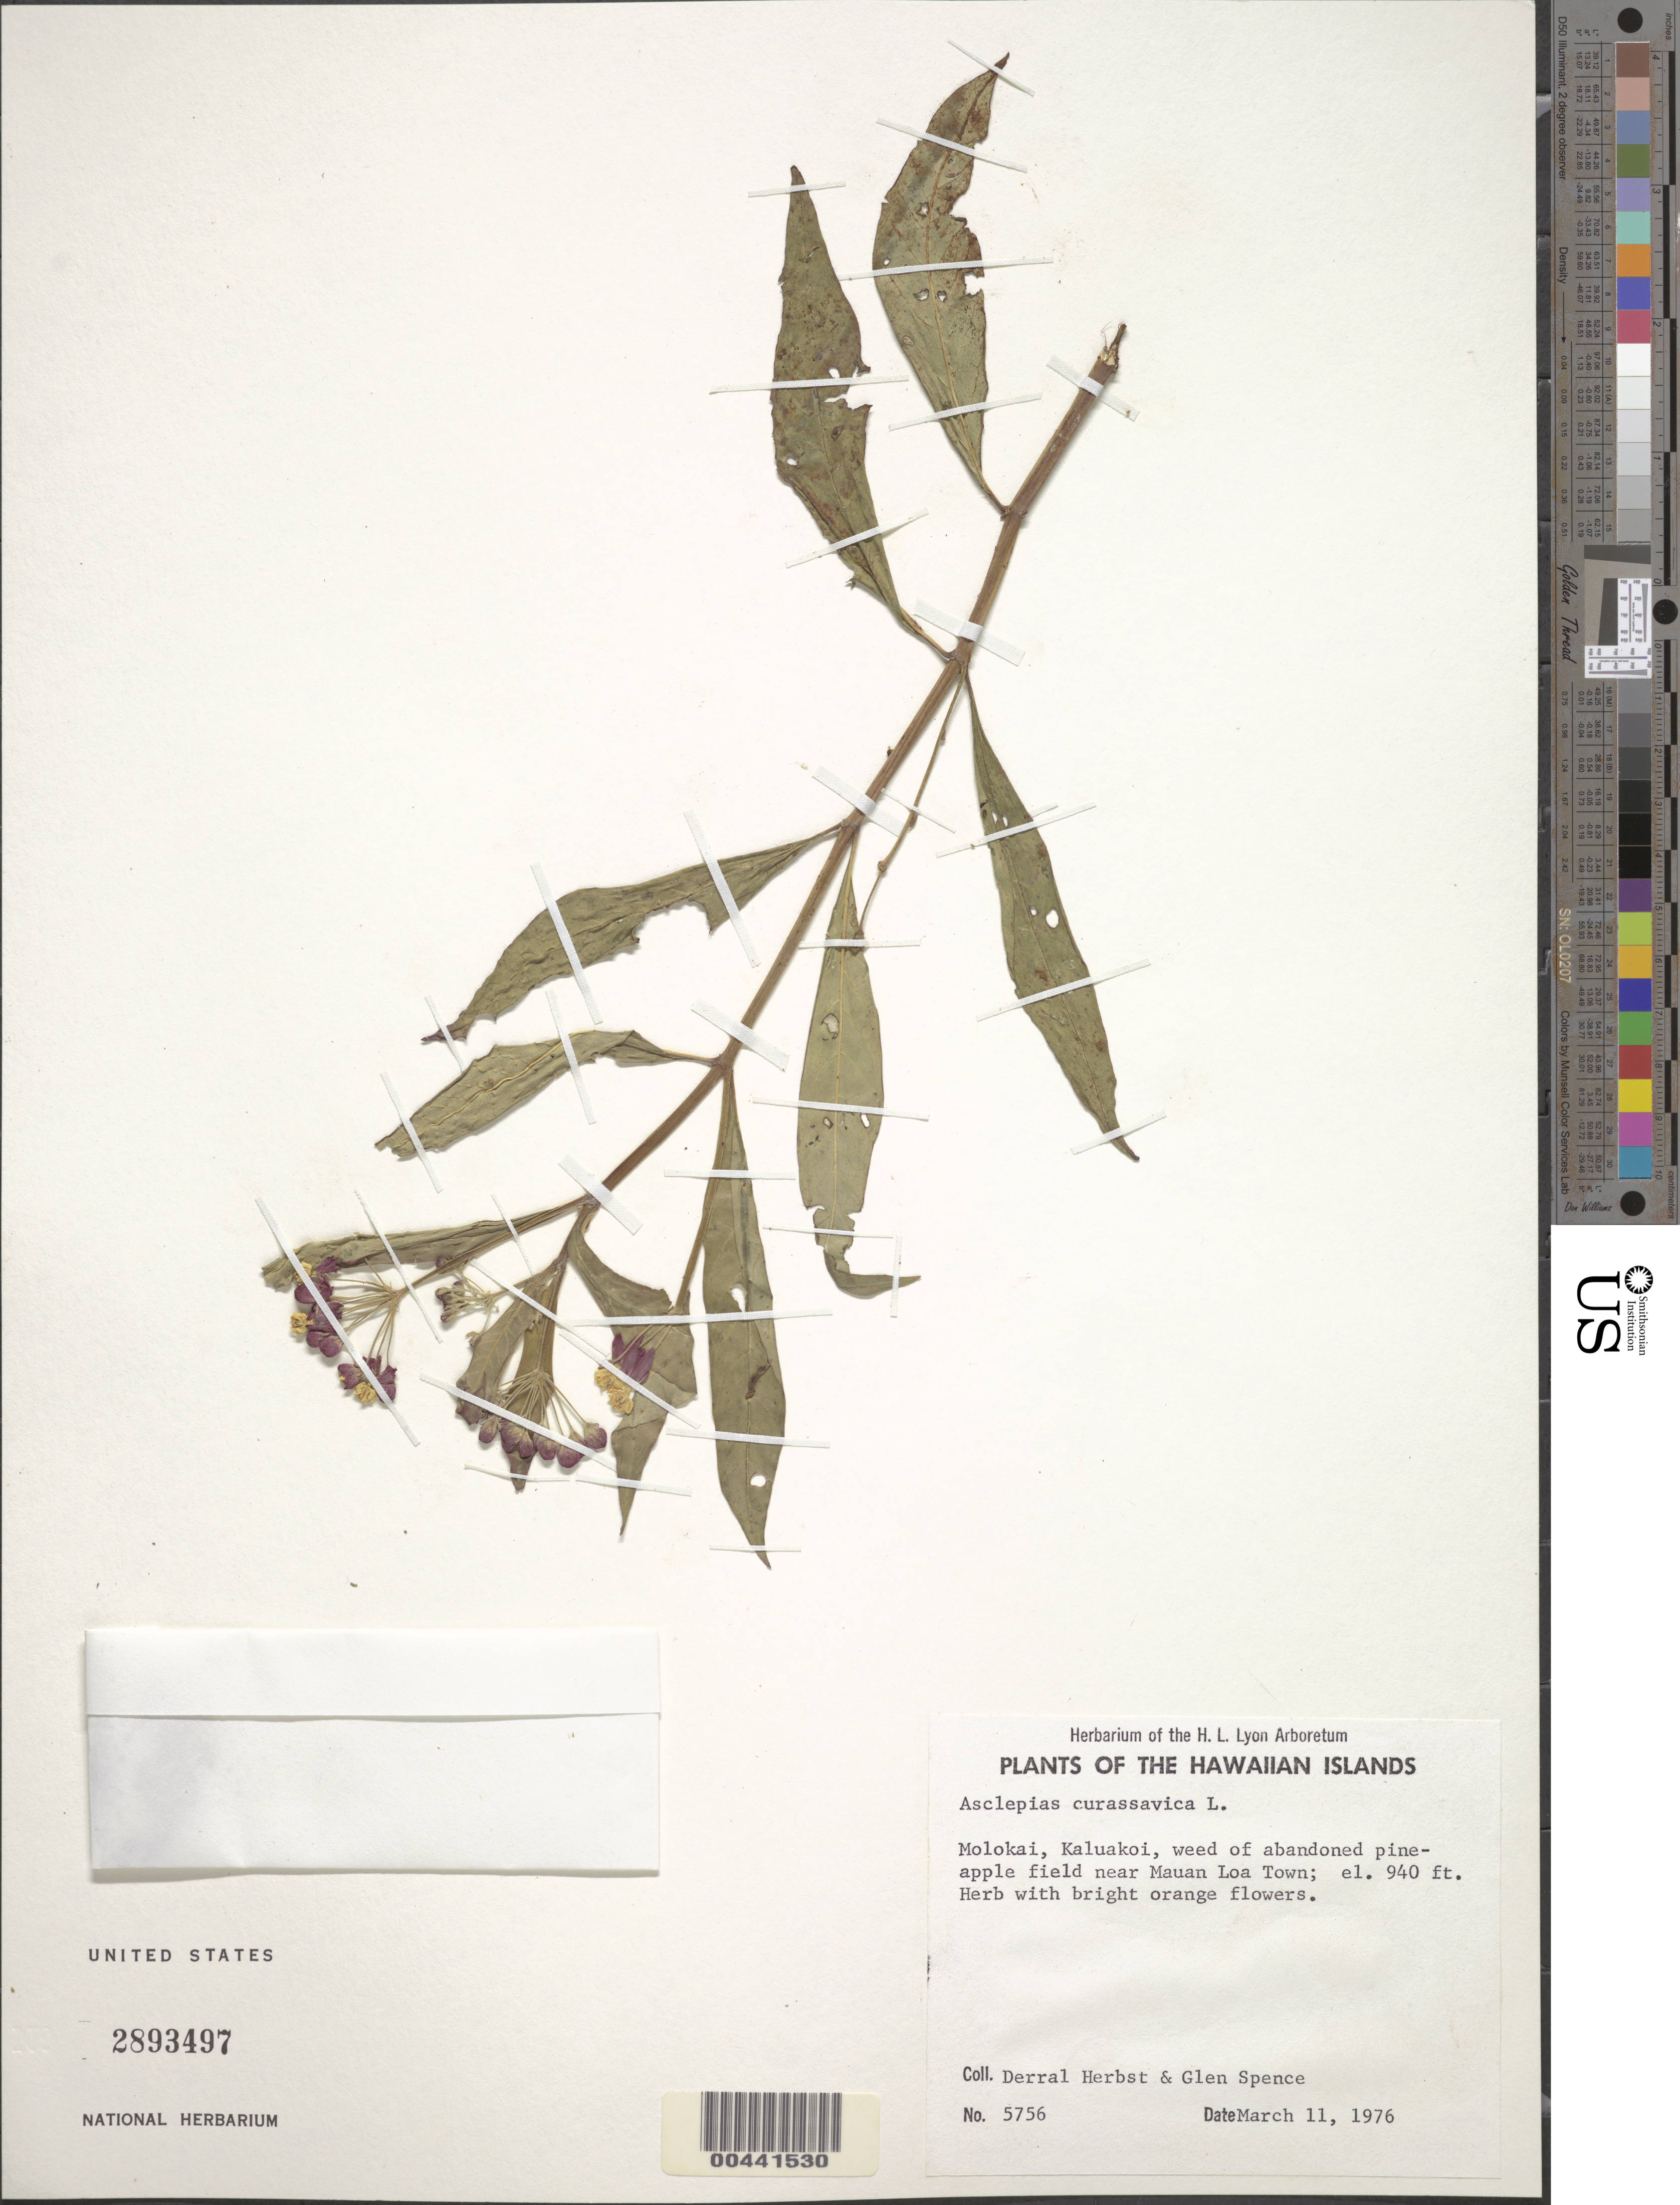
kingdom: Plantae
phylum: Tracheophyta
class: Magnoliopsida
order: Gentianales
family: Apocynaceae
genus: Asclepias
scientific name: Asclepias curassavica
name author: L.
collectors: D. R. Herbst & G. Spence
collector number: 5756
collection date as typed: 11 Mar 1976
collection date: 1976-03-11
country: United States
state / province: Hawaii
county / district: Maui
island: Moloka'i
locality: Kaluakoi, near Mauan Loa Town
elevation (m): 287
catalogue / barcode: US 2893497